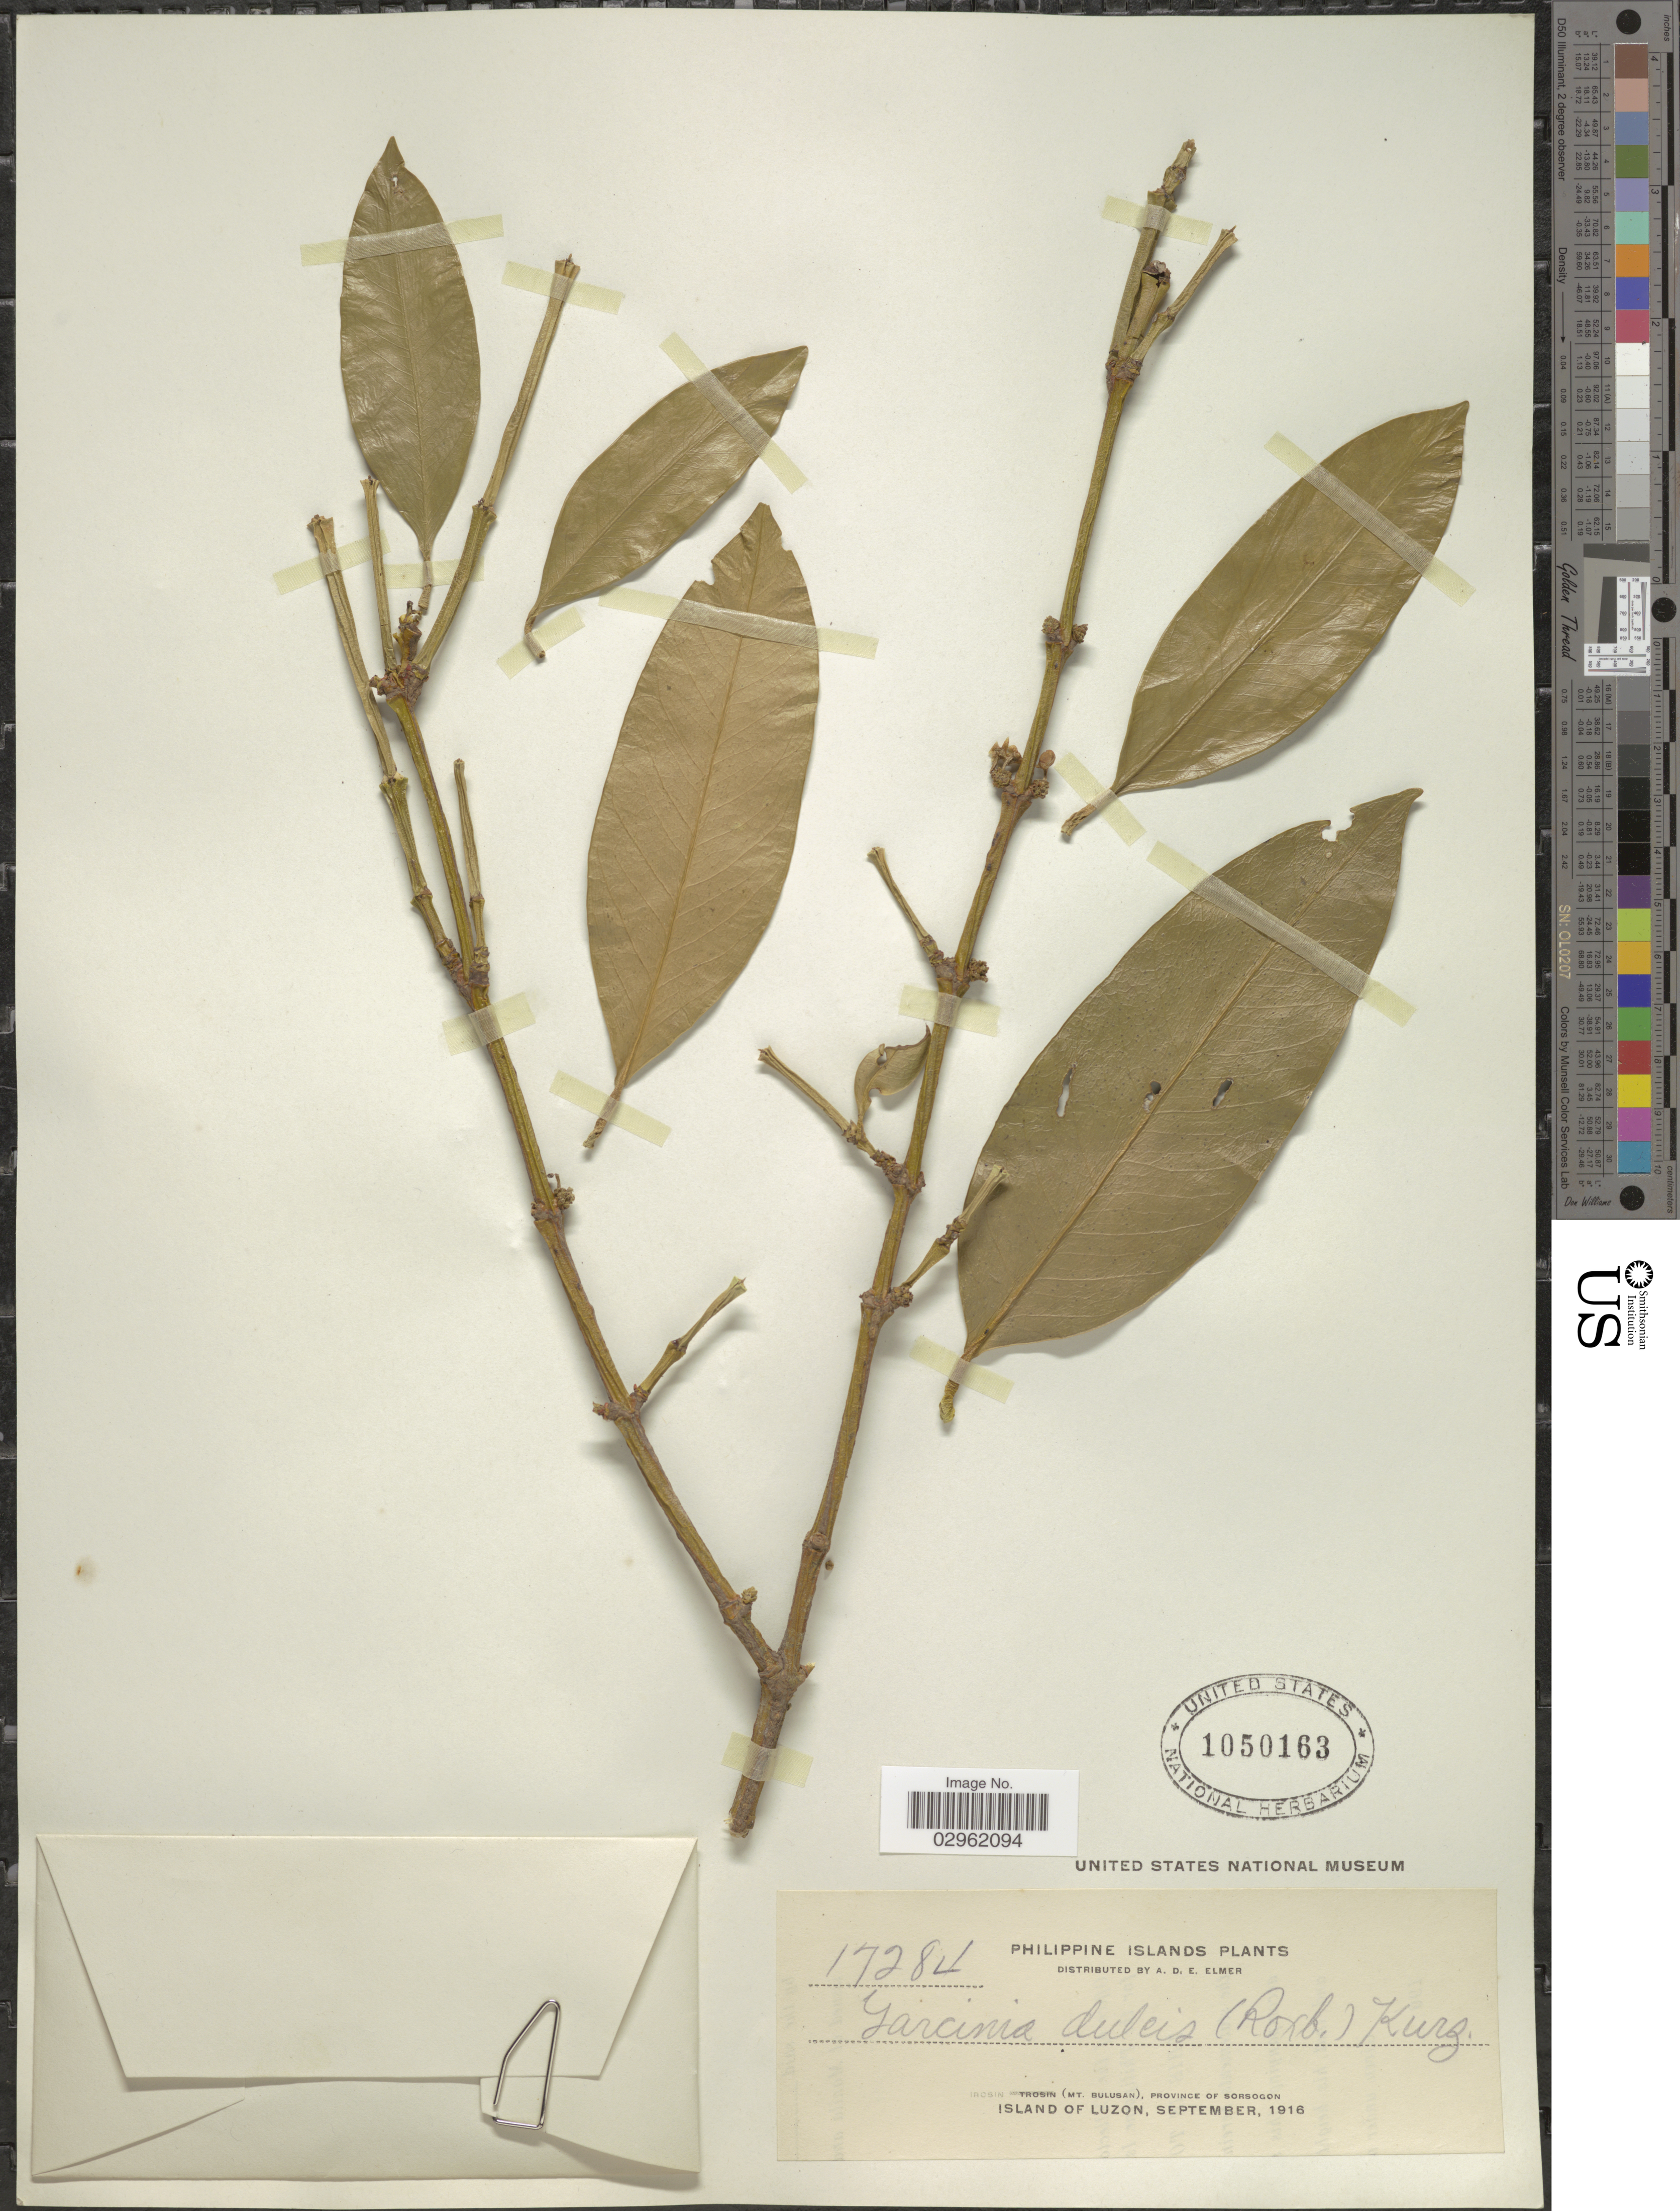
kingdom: Plantae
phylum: Tracheophyta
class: Magnoliopsida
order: Malpighiales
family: Clusiaceae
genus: Garcinia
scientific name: Garcinia dulcis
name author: (Roxb.) Kurz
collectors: A. D. E. Elmer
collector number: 17284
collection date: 1916-09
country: Philippines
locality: Philippine Islands. Irosin (Mt. Bulusan), Province of Sorsogon. Island of Luzon.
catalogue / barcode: US 1050163